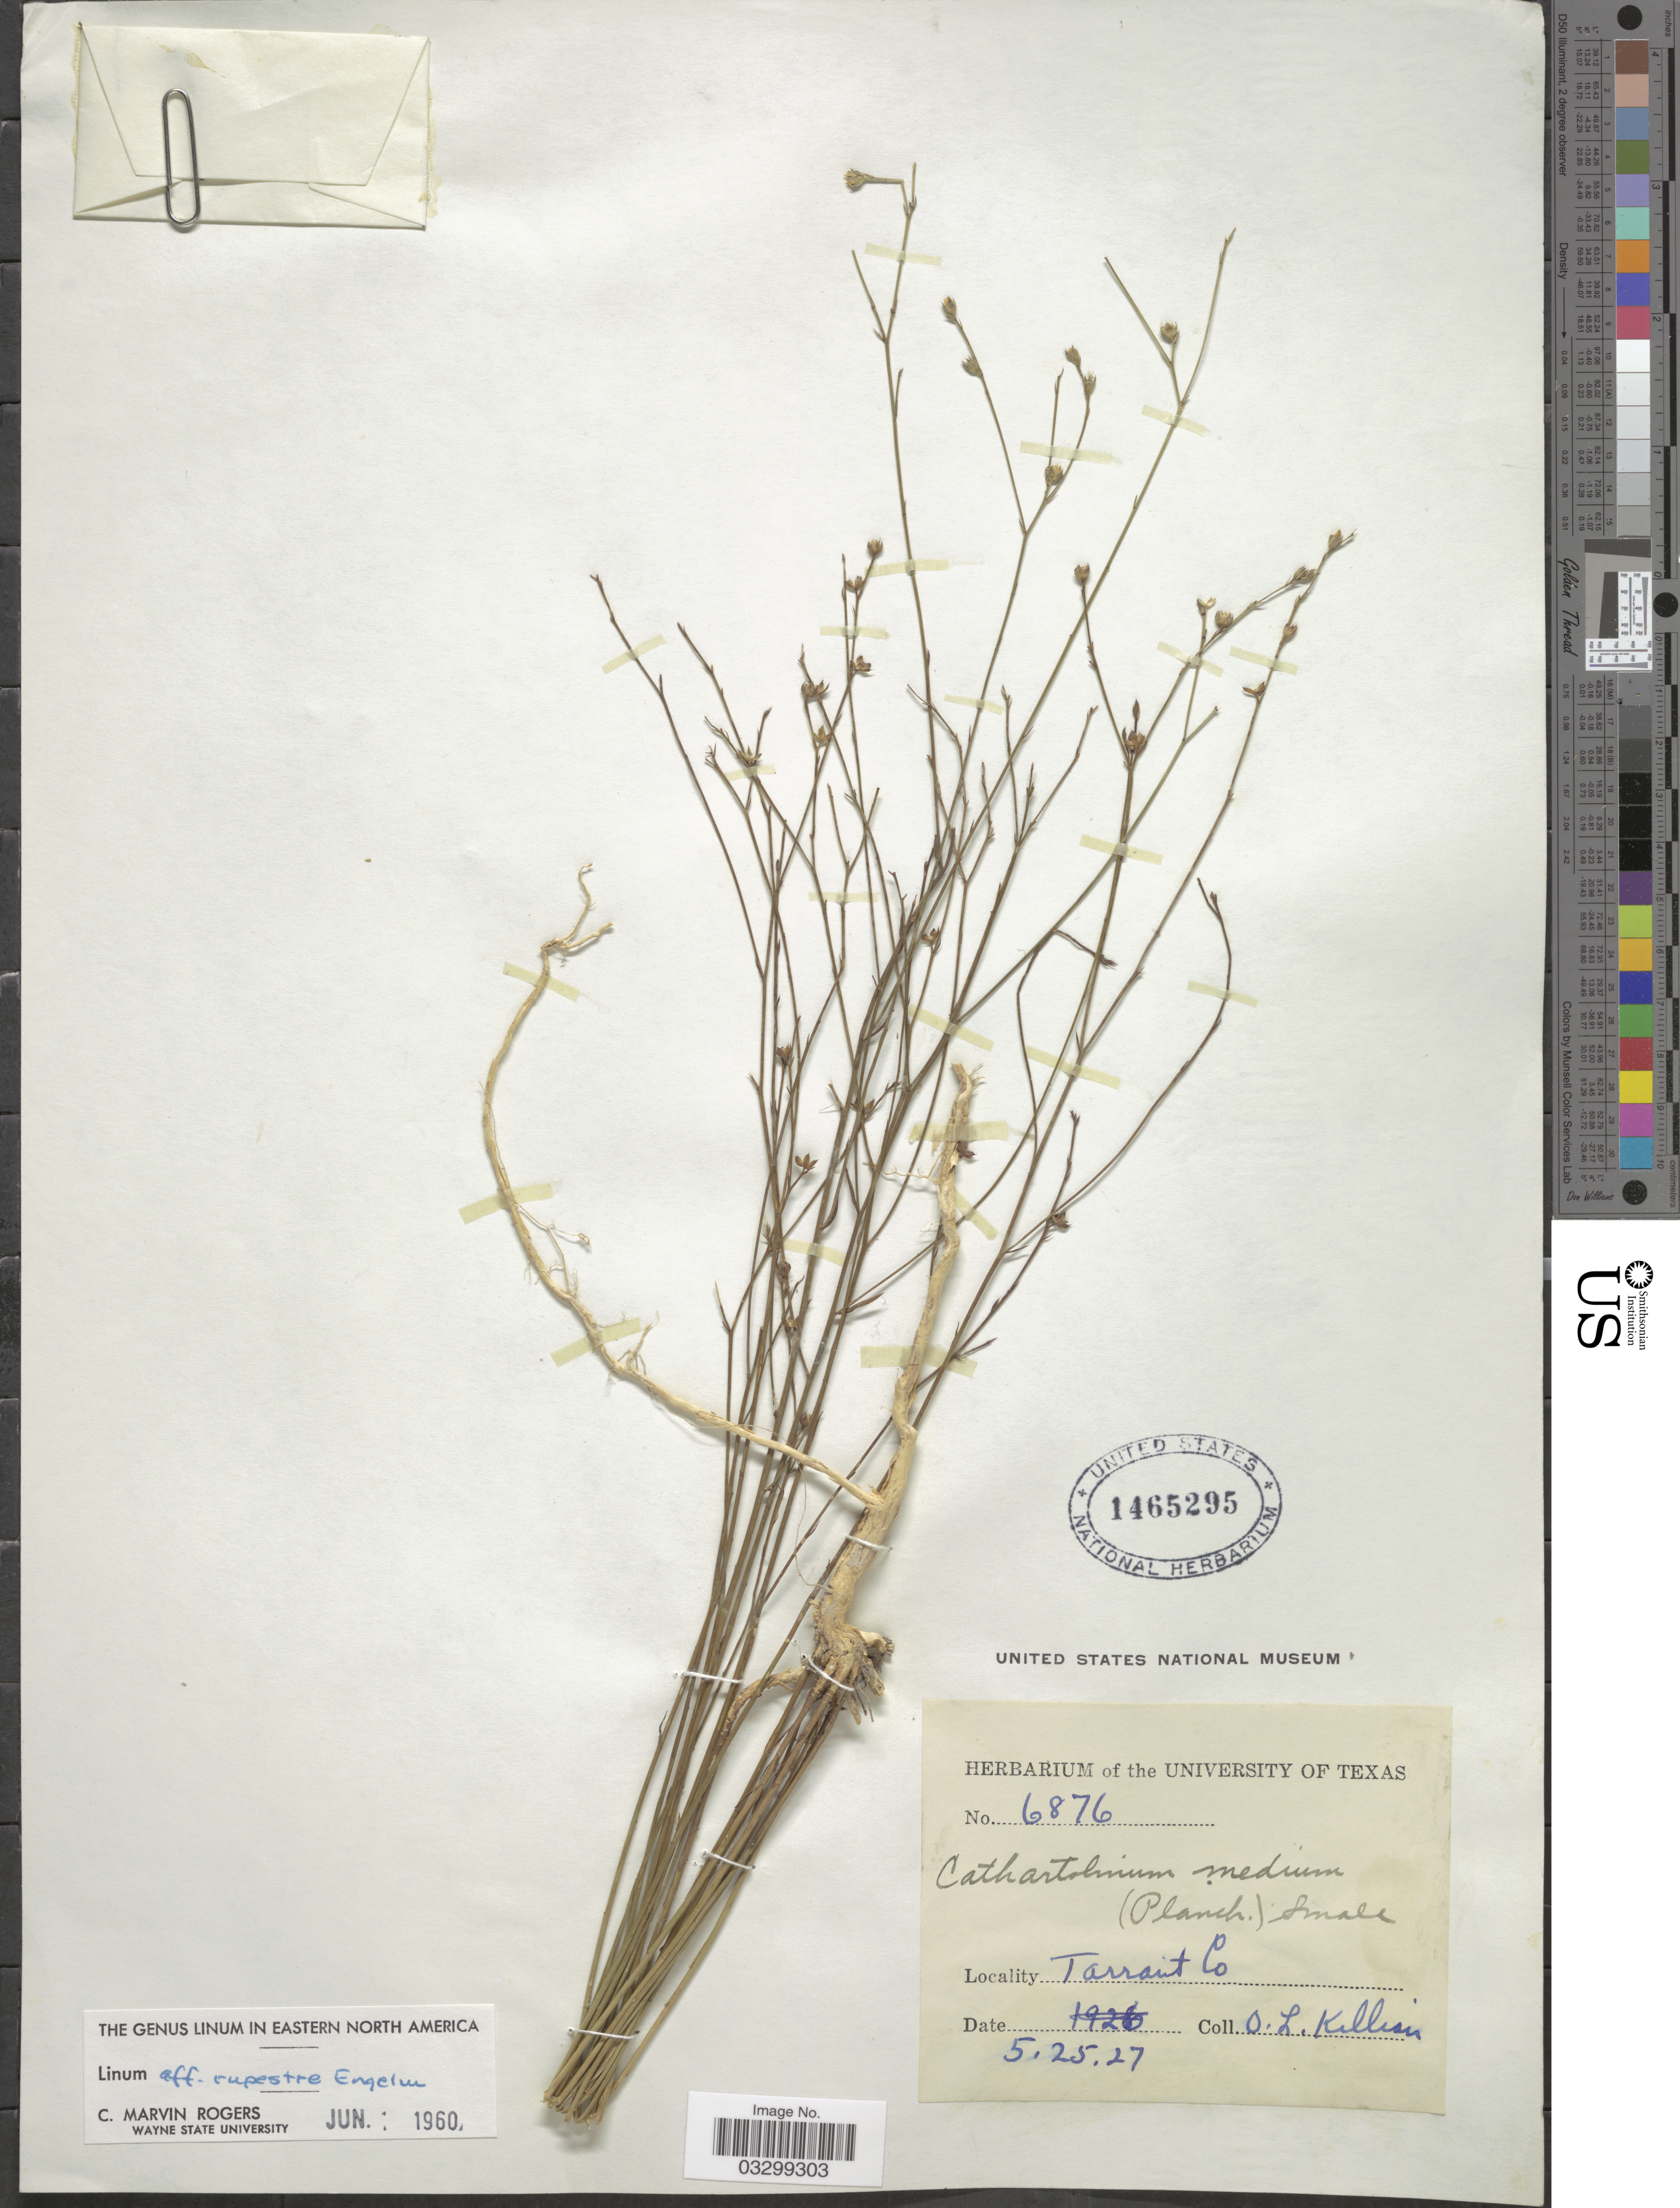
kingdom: Plantae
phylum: Tracheophyta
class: Magnoliopsida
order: Malpighiales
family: Linaceae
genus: Linum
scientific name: Linum rupestre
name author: Engelm.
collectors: O. Killian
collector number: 6876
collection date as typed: Transcribed d/m/y: 25/5/27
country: United States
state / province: Texas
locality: Tarrant Co.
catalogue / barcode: US 1465295